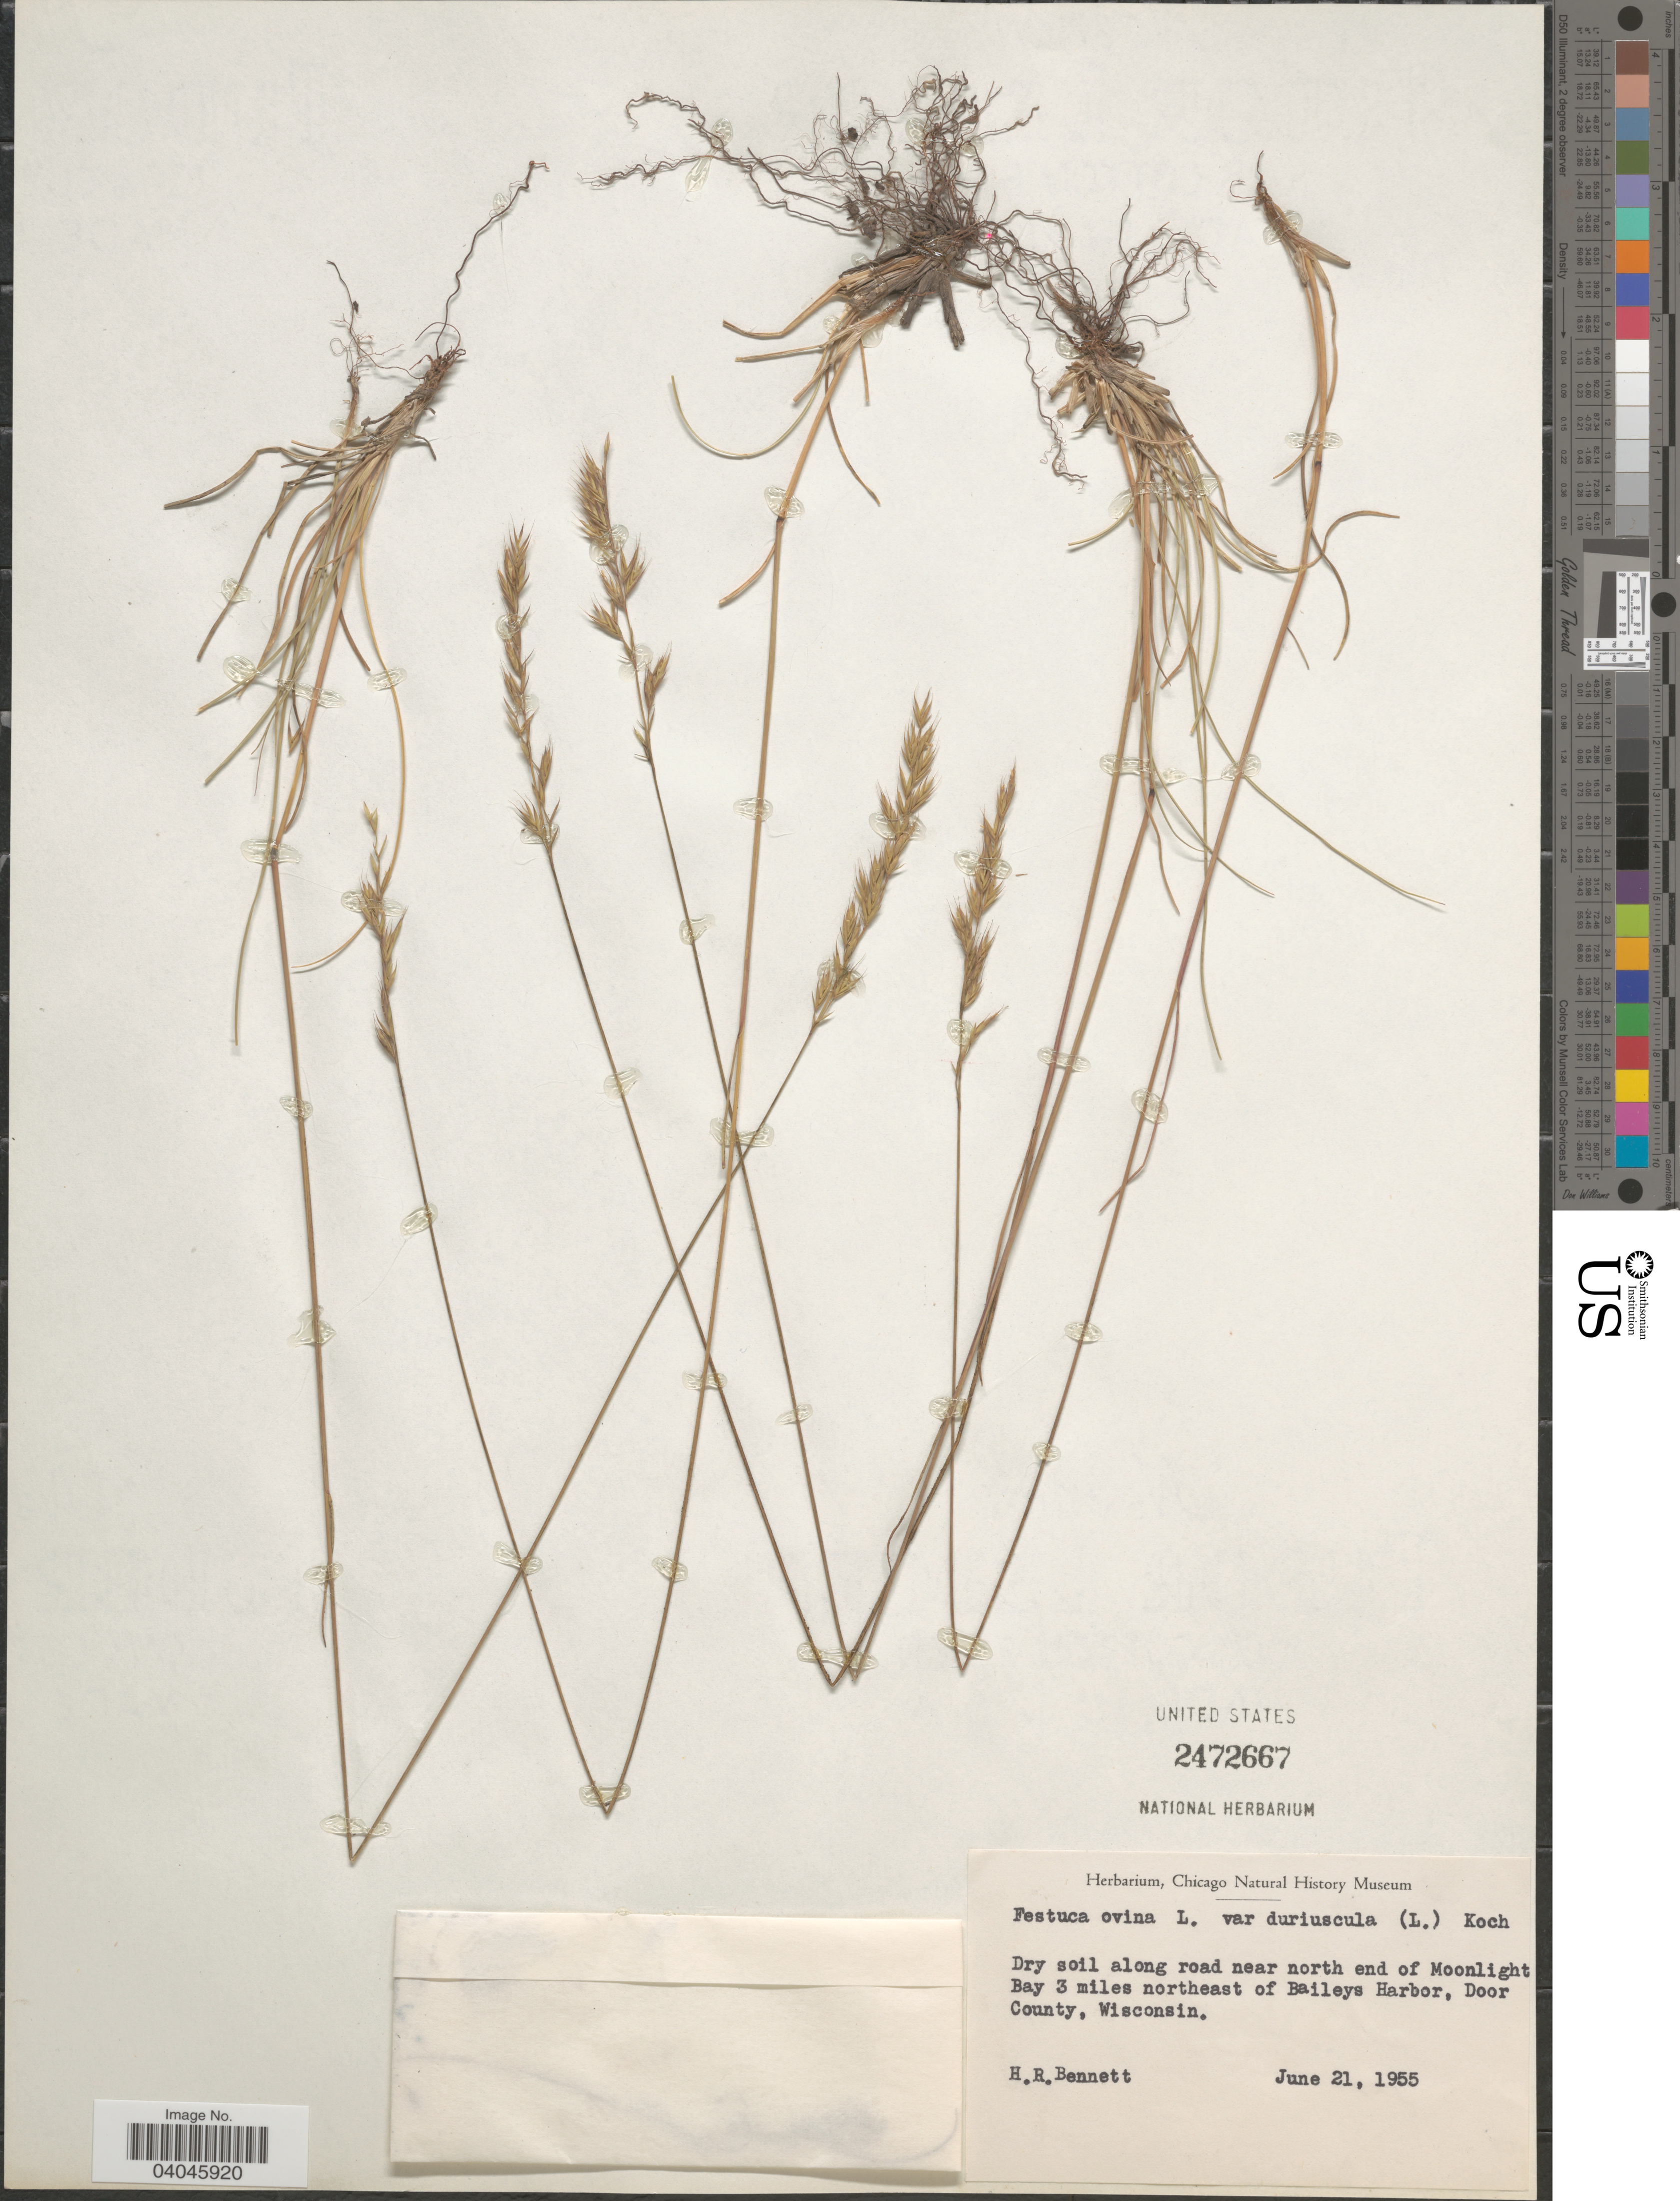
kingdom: Plantae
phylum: Tracheophyta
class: Liliopsida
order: Poales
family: Poaceae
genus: Festuca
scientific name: Festuca rubra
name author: L.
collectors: H. R. Bennett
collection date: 1955-06-21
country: United States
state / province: Wisconsin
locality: Dry soil along road near north end of Moonlight Bay 3 miles northeast of Baileys Harbor, Door County.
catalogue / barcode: US 2472667